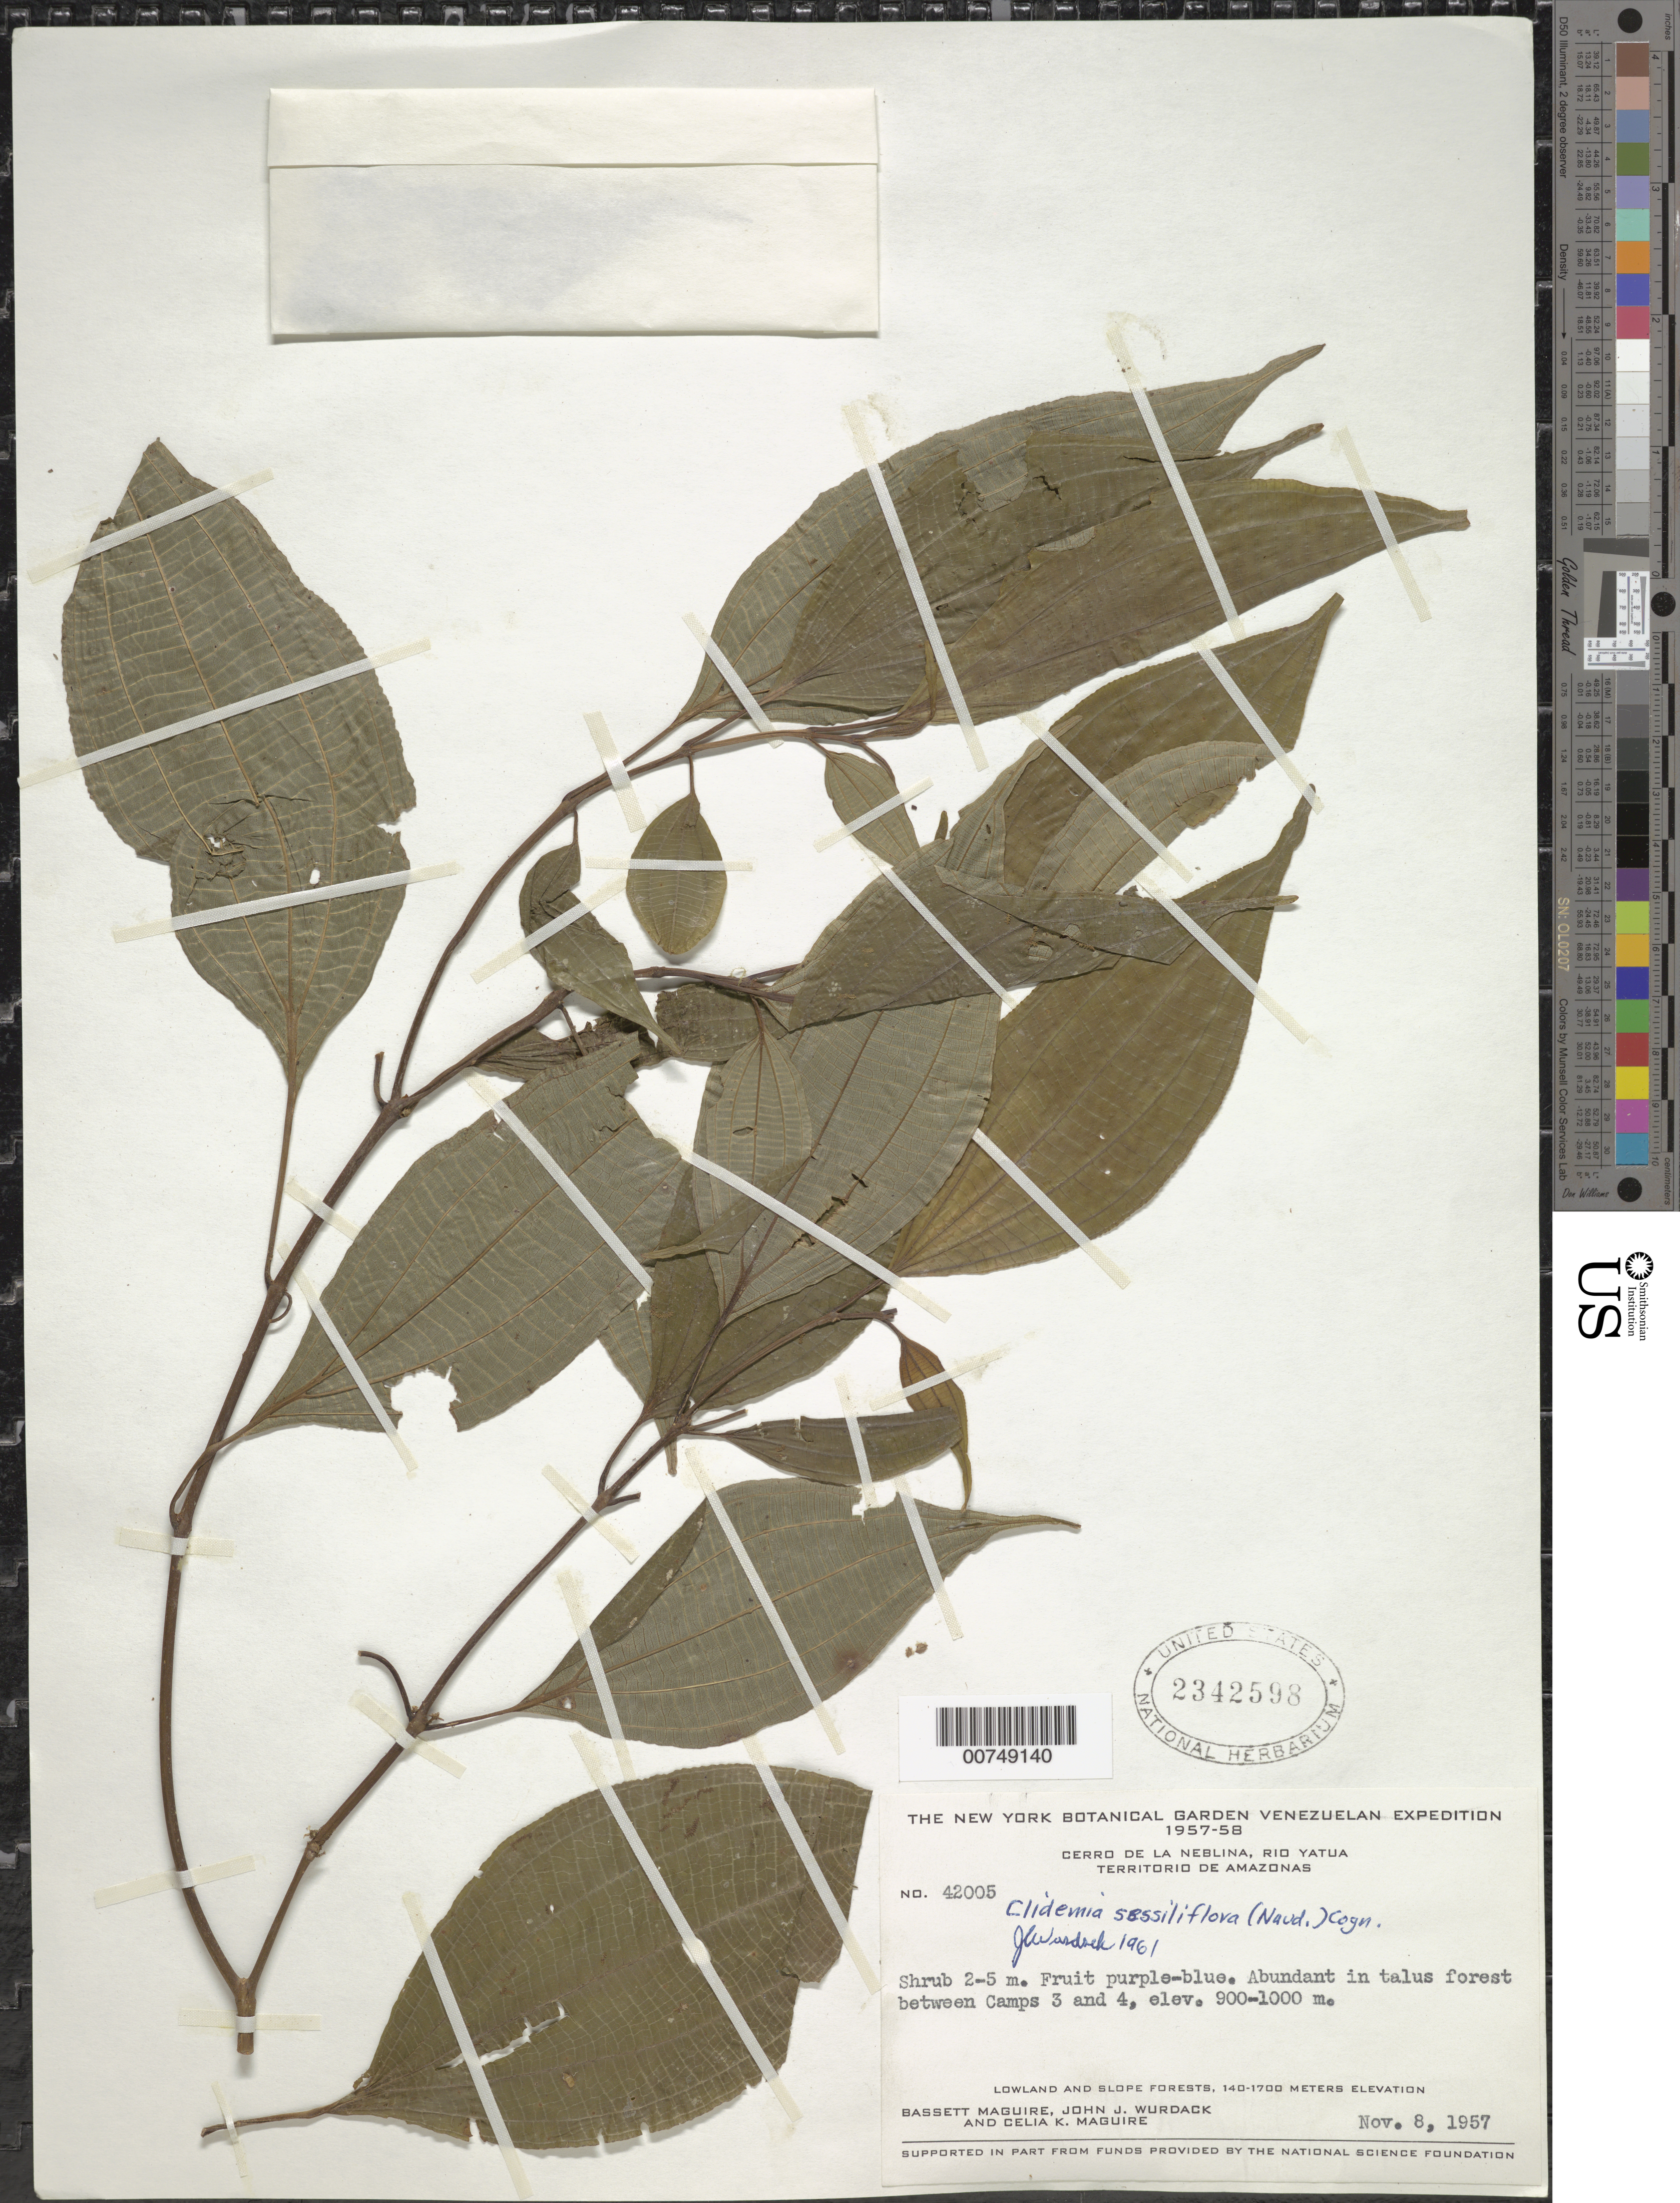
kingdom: Plantae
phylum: Tracheophyta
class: Magnoliopsida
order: Myrtales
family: Melastomataceae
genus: Clidemia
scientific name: Clidemia sessiliflora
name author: (Naudin) Cogn.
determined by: Wurdack, John J., (US), US (UNITED STATES)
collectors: B. Maguire, J. J. Wurdack & C. K. Maguire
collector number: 42005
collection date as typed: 8-Nov-57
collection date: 1957-11-08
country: Venezuela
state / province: Amazonas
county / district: Río Negro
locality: Cerro de la Neblina, Río Yatua, between Camps 3 and 4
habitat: Talus forest; lowland and slope forest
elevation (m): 900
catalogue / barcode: US 2342598